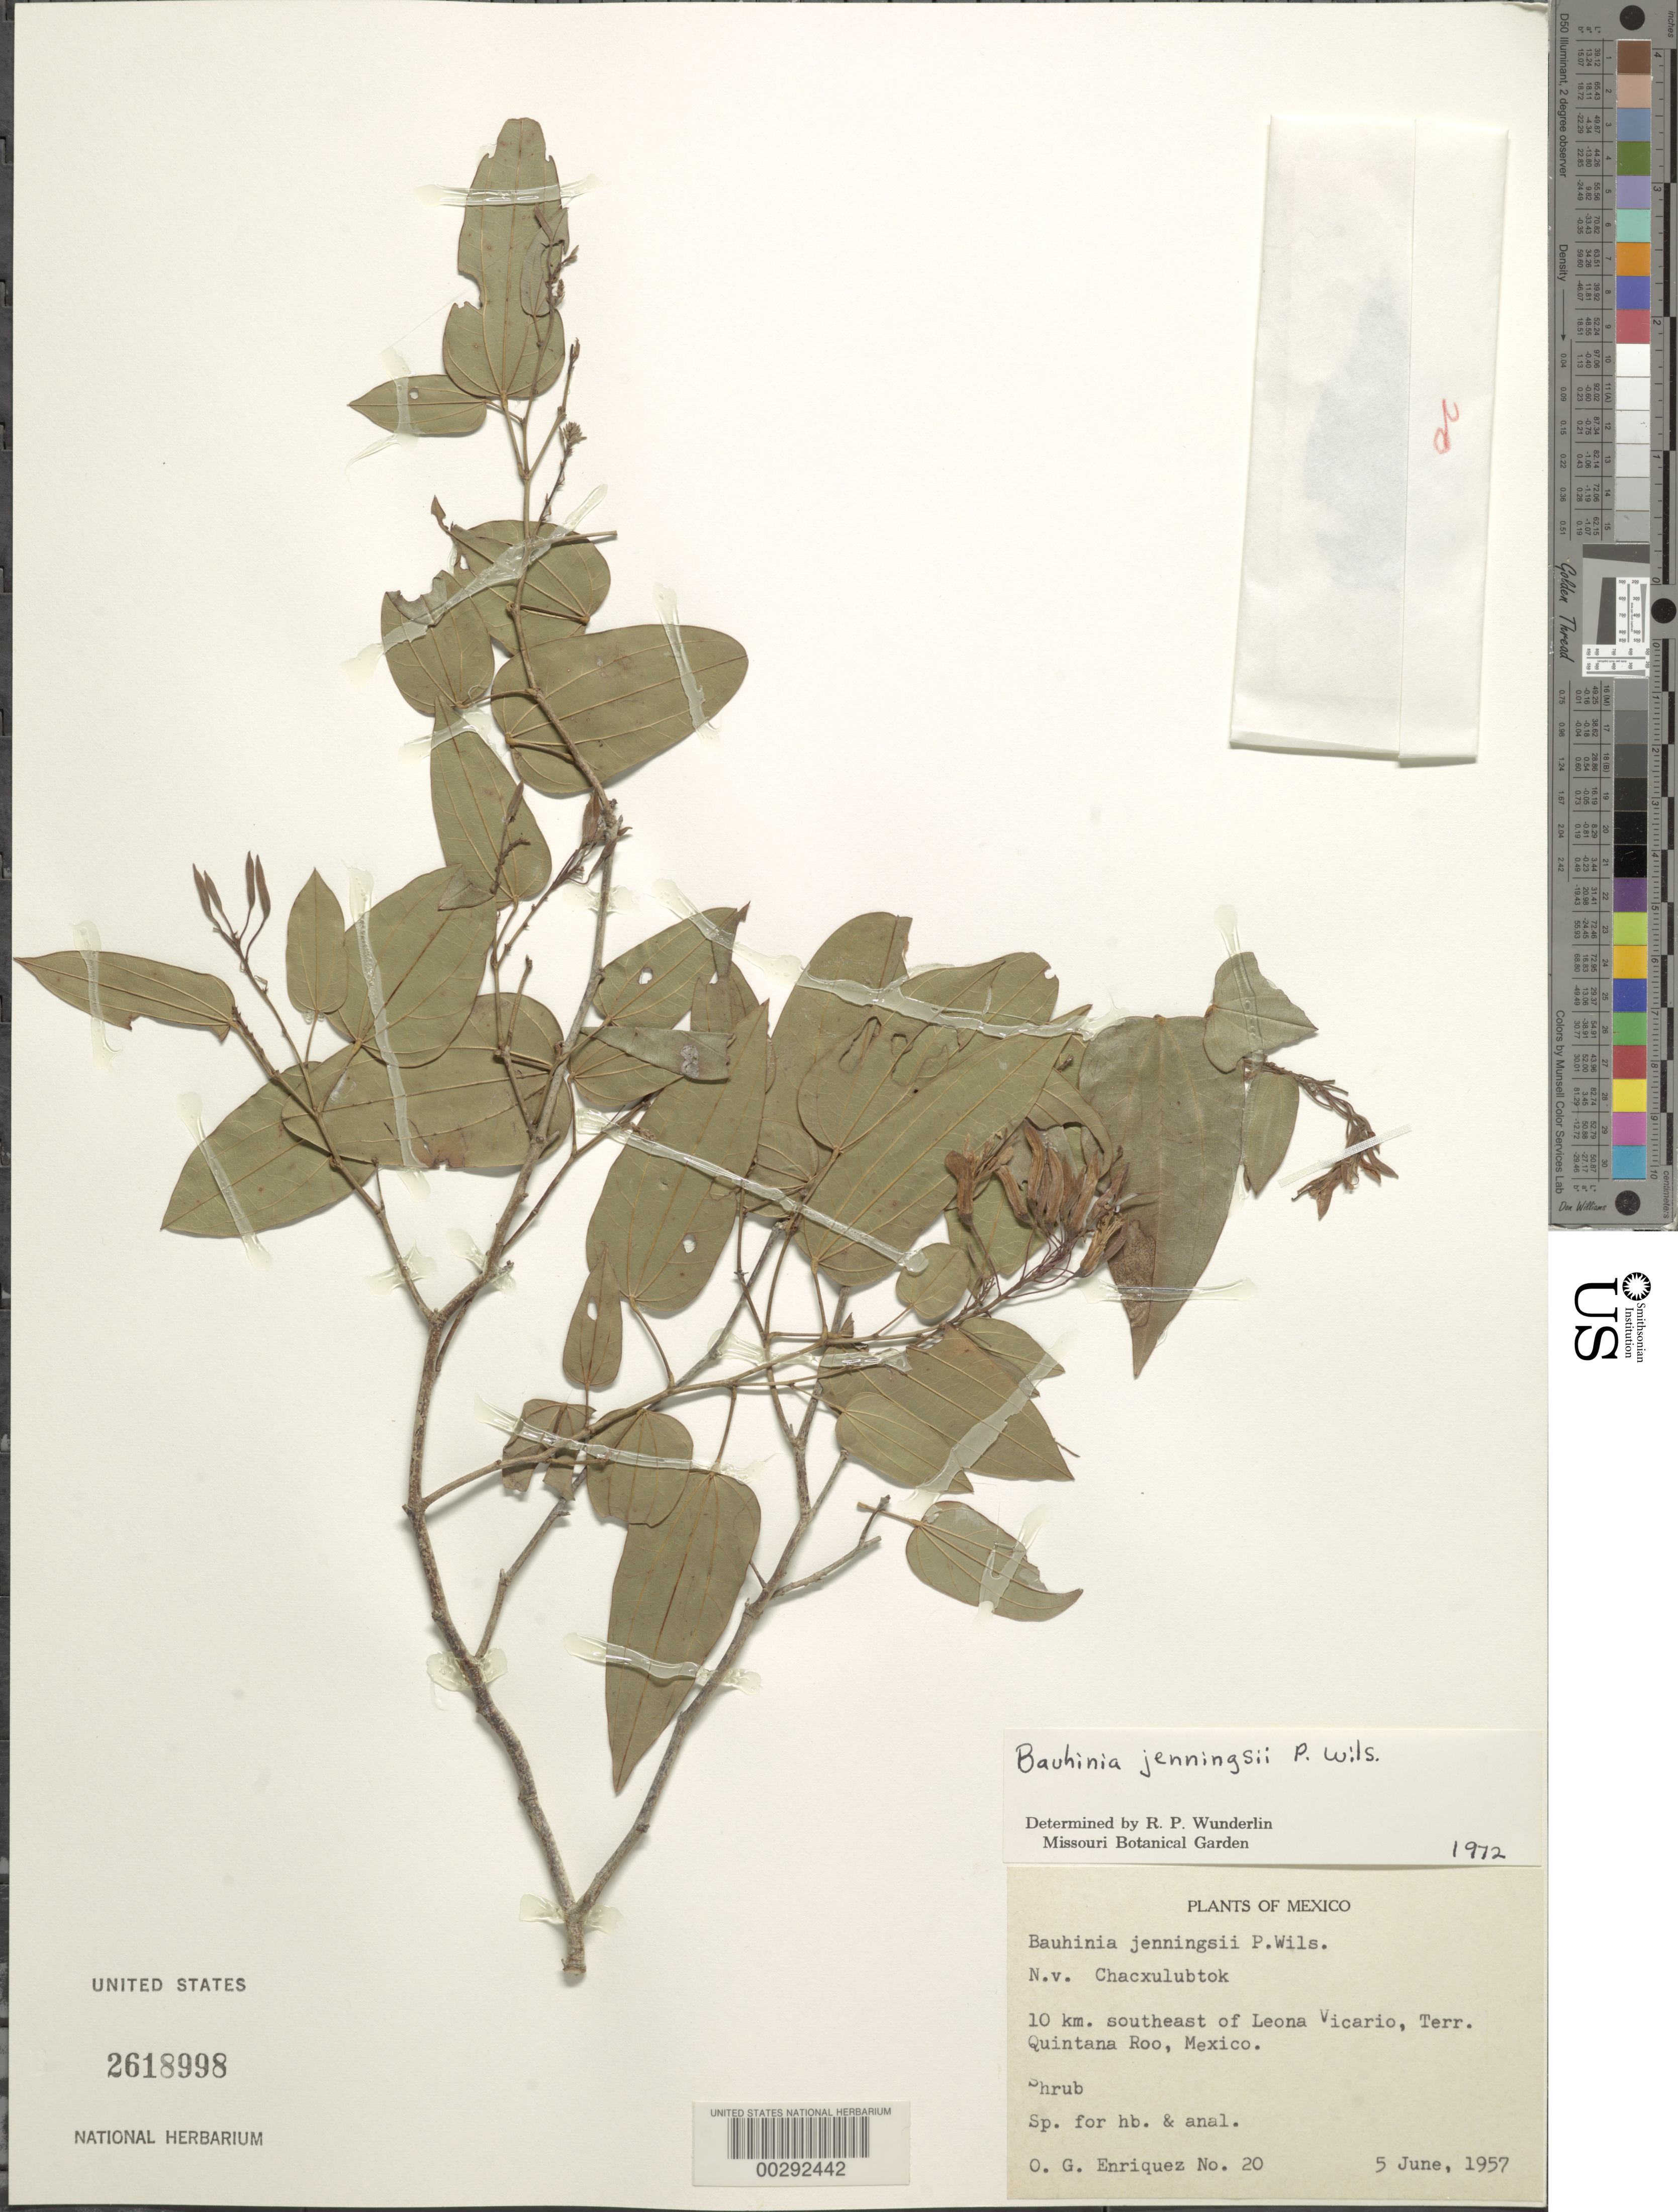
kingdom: Plantae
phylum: Tracheophyta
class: Magnoliopsida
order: Fabales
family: Fabaceae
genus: Bauhinia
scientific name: Bauhinia jenningsii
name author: Paul G. Wilson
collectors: O. Enriquez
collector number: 20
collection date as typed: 05 Jun 1957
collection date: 1957-06-05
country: Mexico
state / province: Quintana Roo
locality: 10 km SE of Leona Vicario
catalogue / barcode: US 2618998